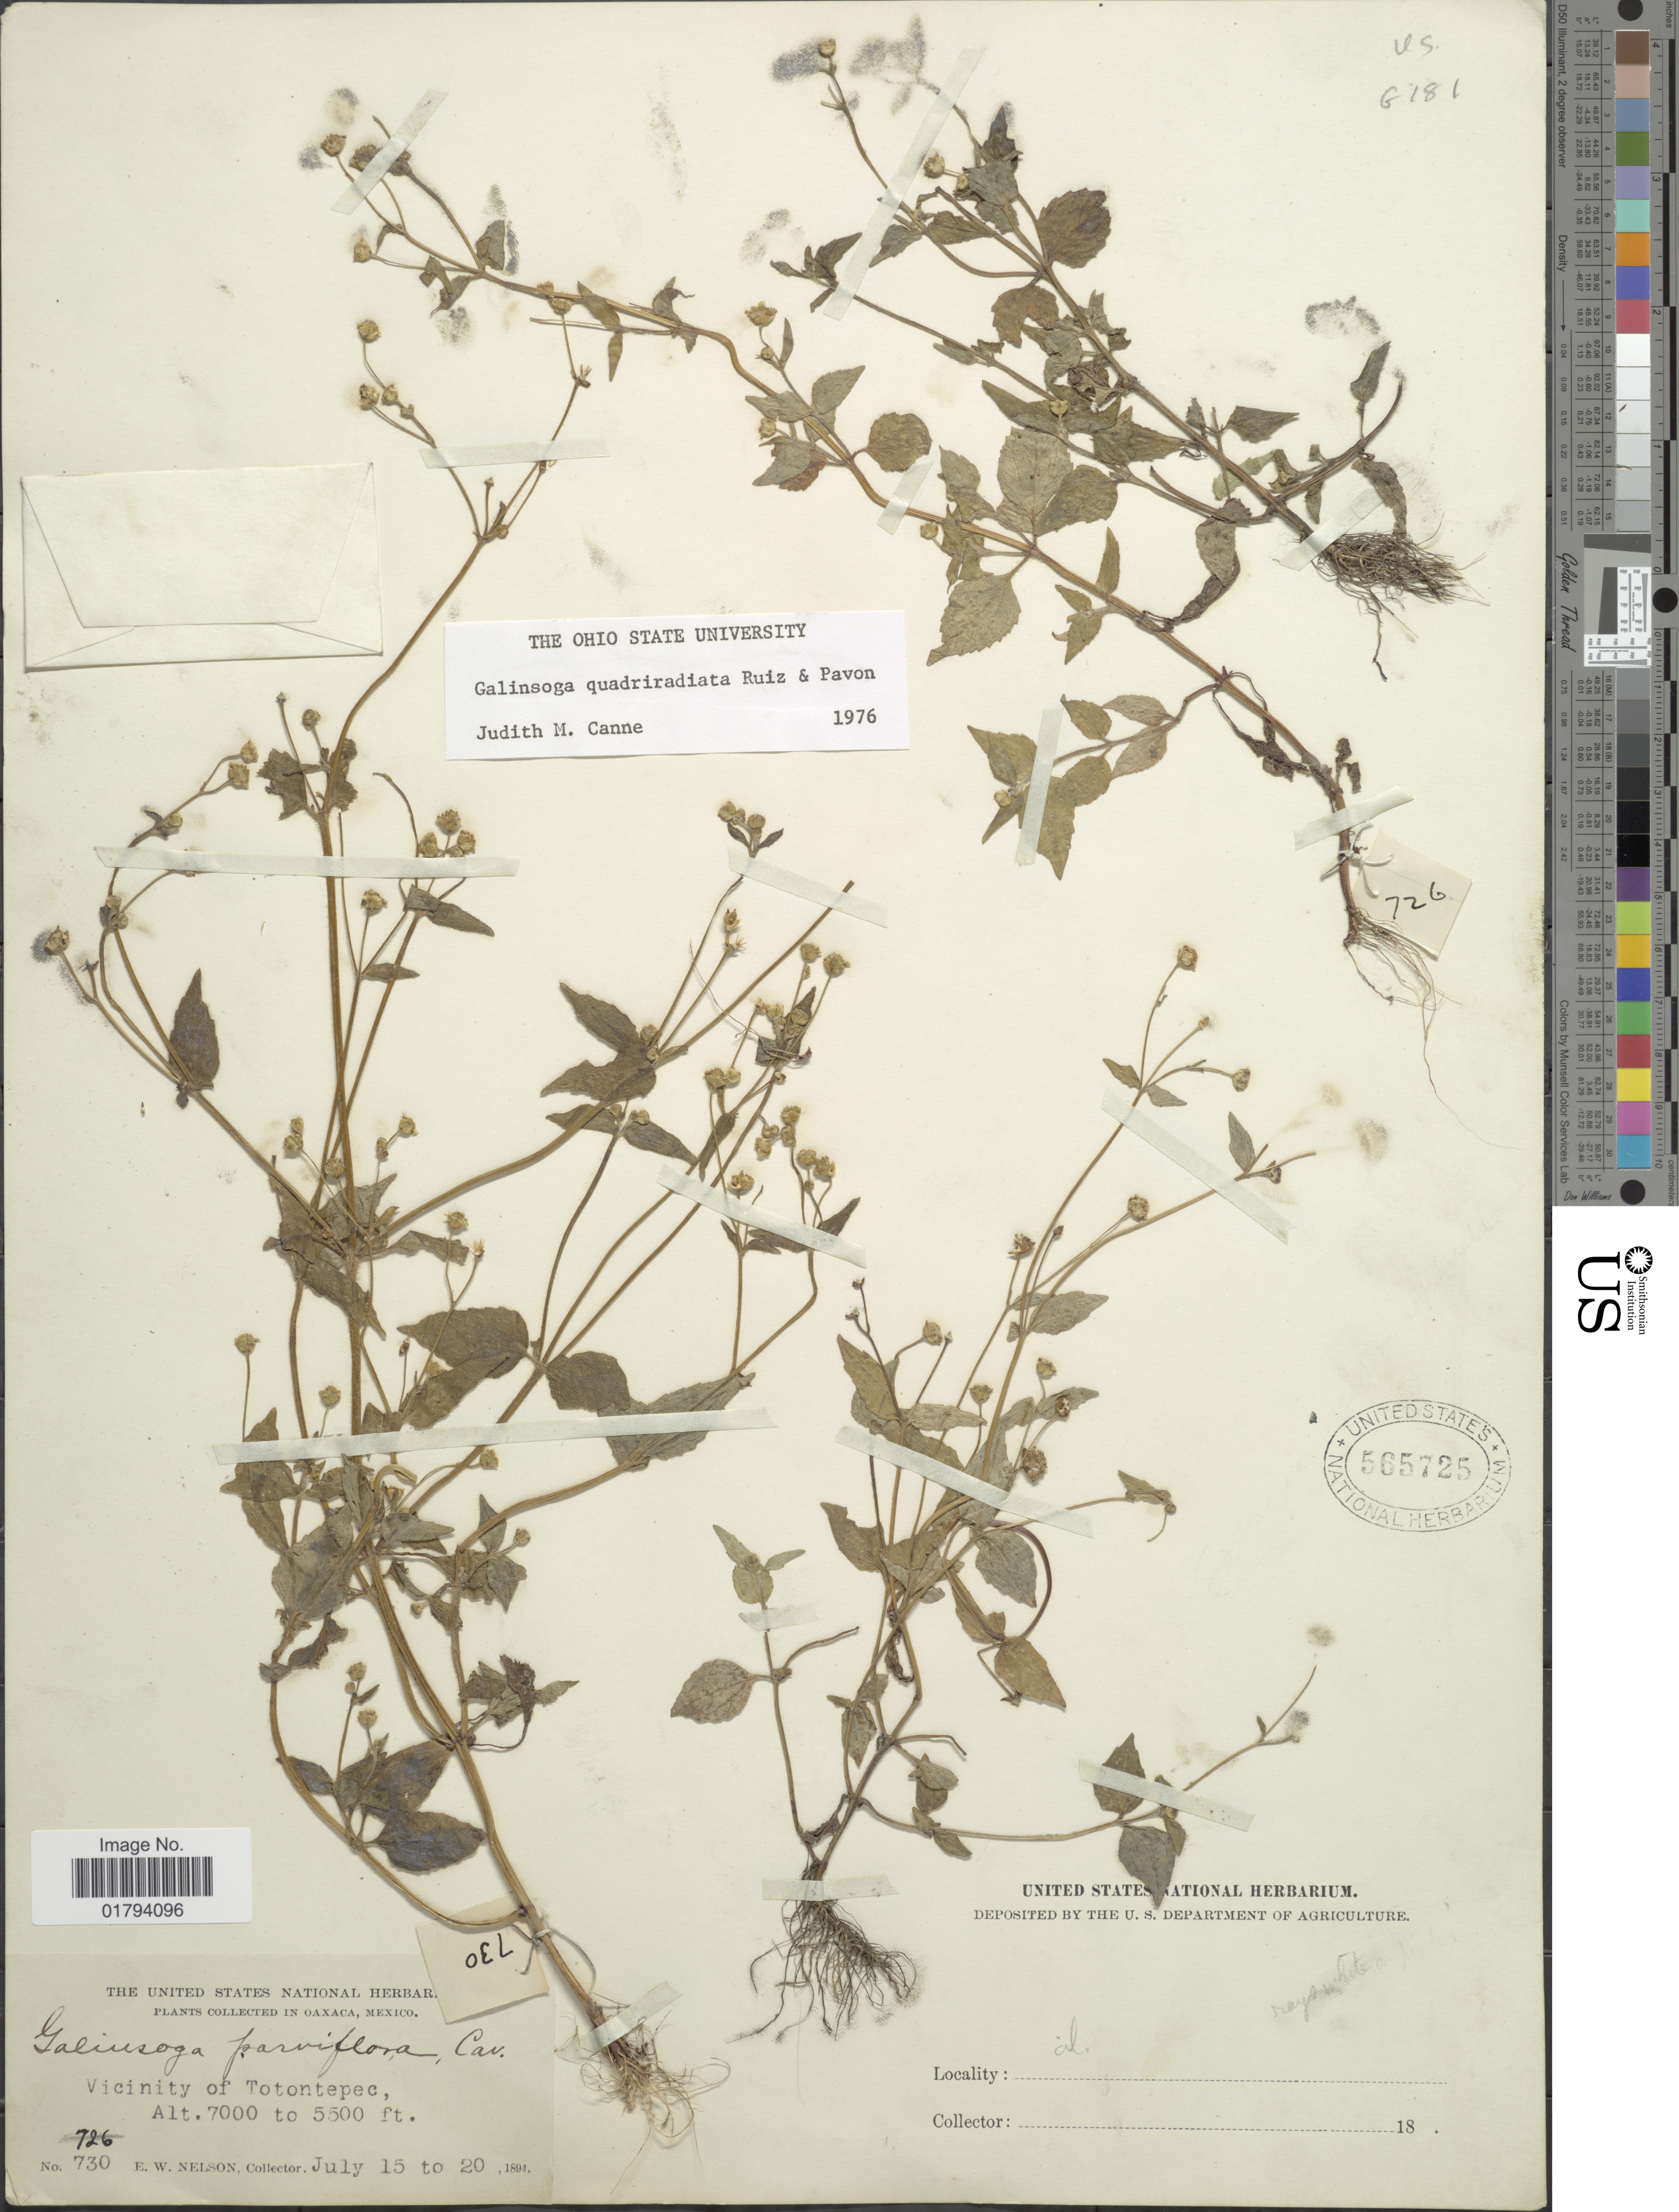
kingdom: Plantae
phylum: Tracheophyta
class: Magnoliopsida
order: Asterales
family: Asteraceae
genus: Galinsoga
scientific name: Galinsoga quadriradiata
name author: Ruiz & Pav.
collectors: E. W. Nelson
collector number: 730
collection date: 1894-07-15/1894-07-20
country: Mexico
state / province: Oaxaca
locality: Vicinity of Totontepec.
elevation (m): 1676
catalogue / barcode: US 565725